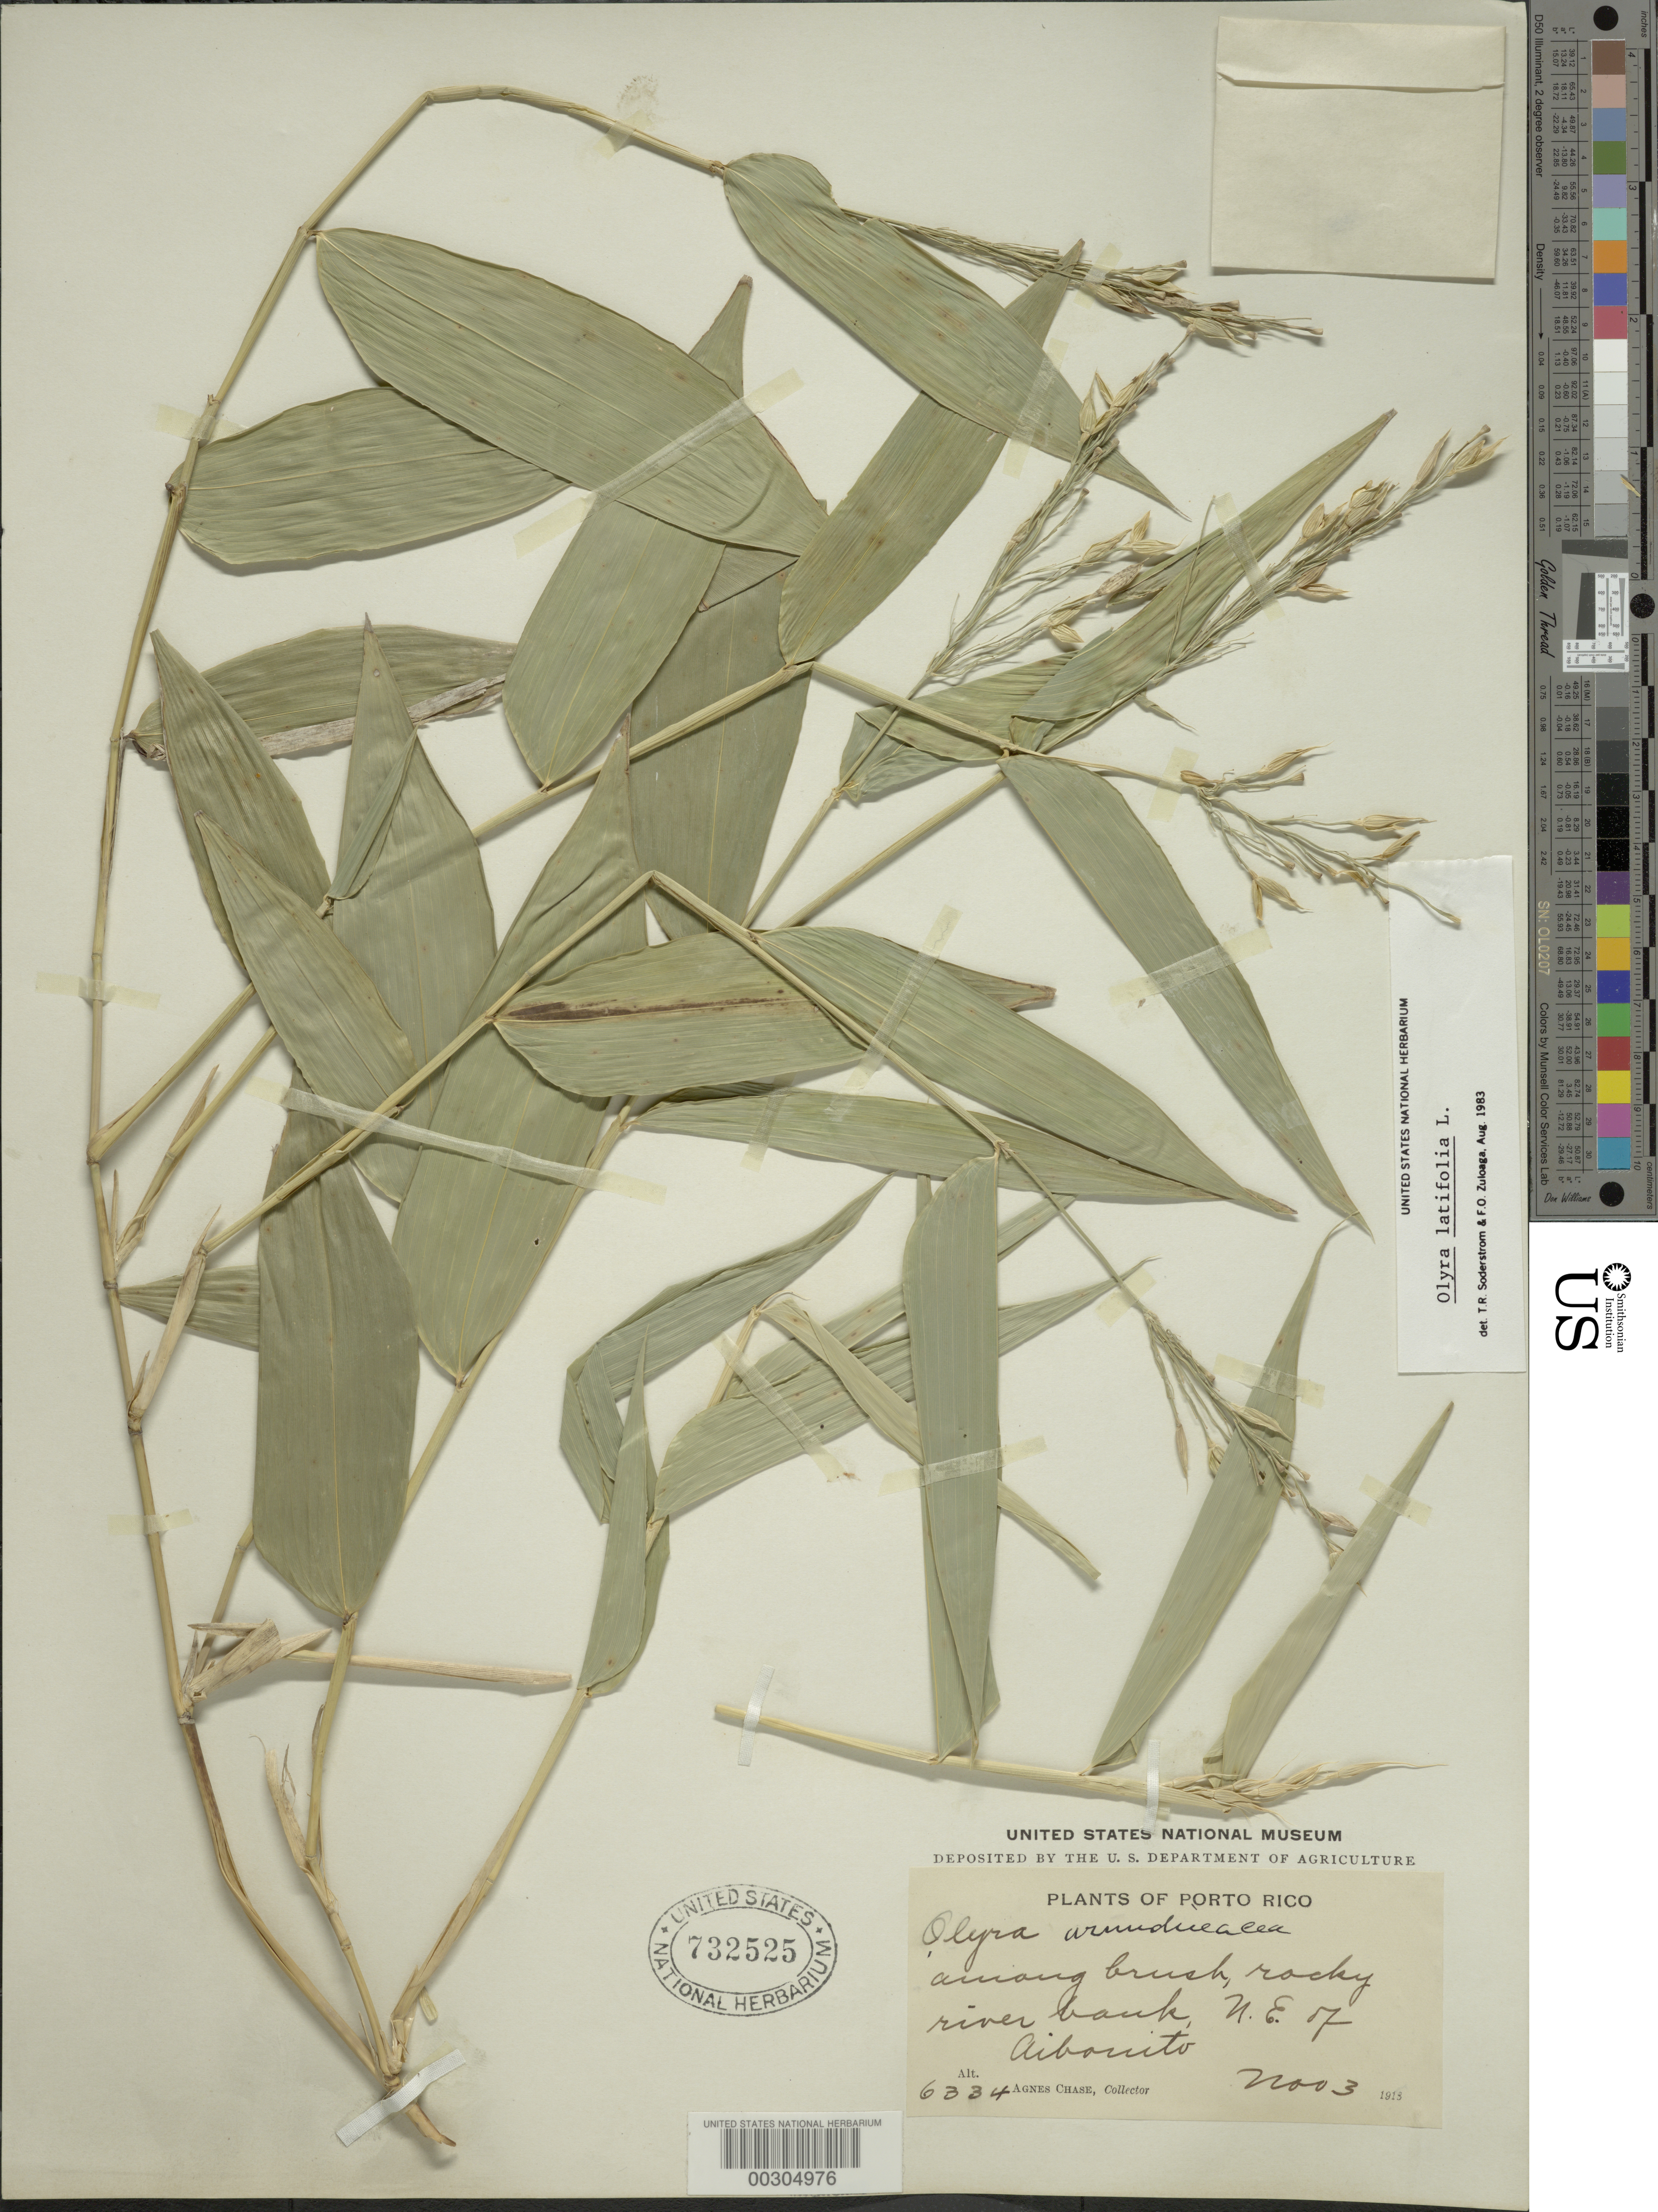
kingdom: Plantae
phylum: Tracheophyta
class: Liliopsida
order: Poales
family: Poaceae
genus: Olyra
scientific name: Olyra latifolia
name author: L.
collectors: A. Chase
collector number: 6334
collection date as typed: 03 Nov 1913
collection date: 1913-11-03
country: Puerto Rico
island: Greater Antilles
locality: Aibonito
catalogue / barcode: US 732525